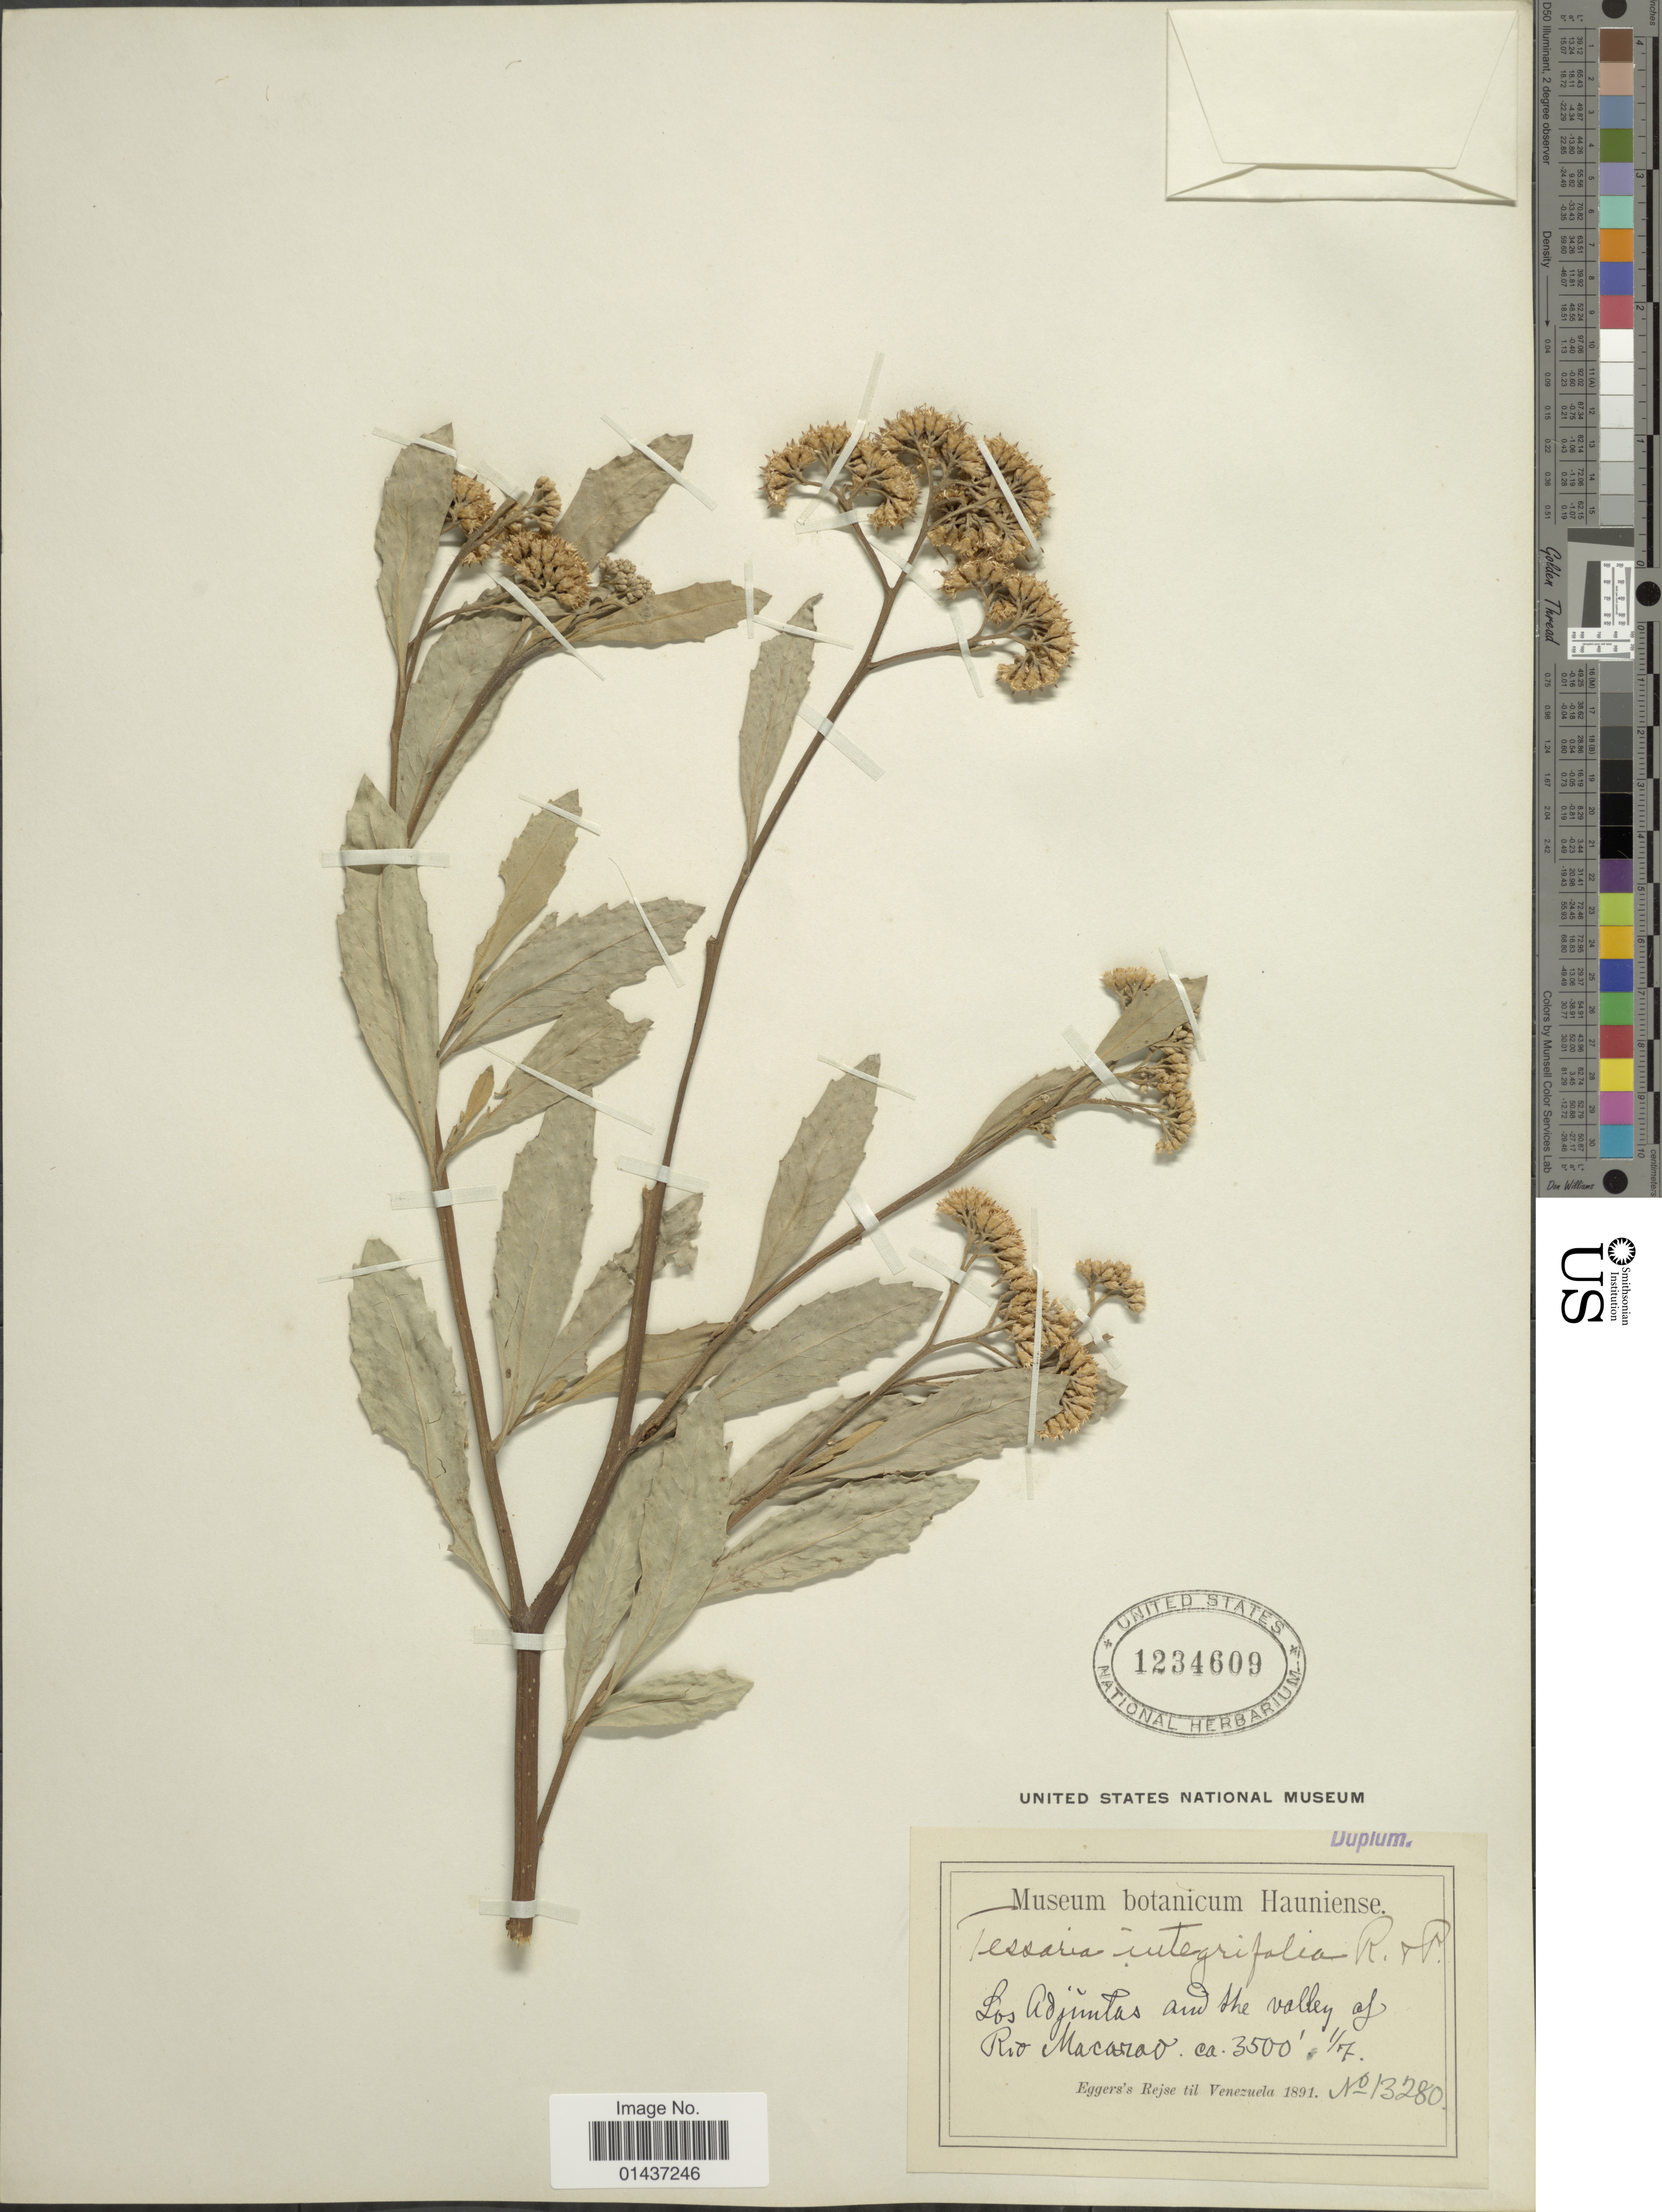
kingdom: Plantae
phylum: Tracheophyta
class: Magnoliopsida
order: Asterales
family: Asteraceae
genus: Tessaria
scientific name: Tessaria integrifolia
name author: Ruiz & Pav.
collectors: H. F. A. von Eggers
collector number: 13280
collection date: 1891-07-01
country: Venezuela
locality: Los Adjuntas and the valley of Rio Macarao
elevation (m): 1067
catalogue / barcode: US 1234609